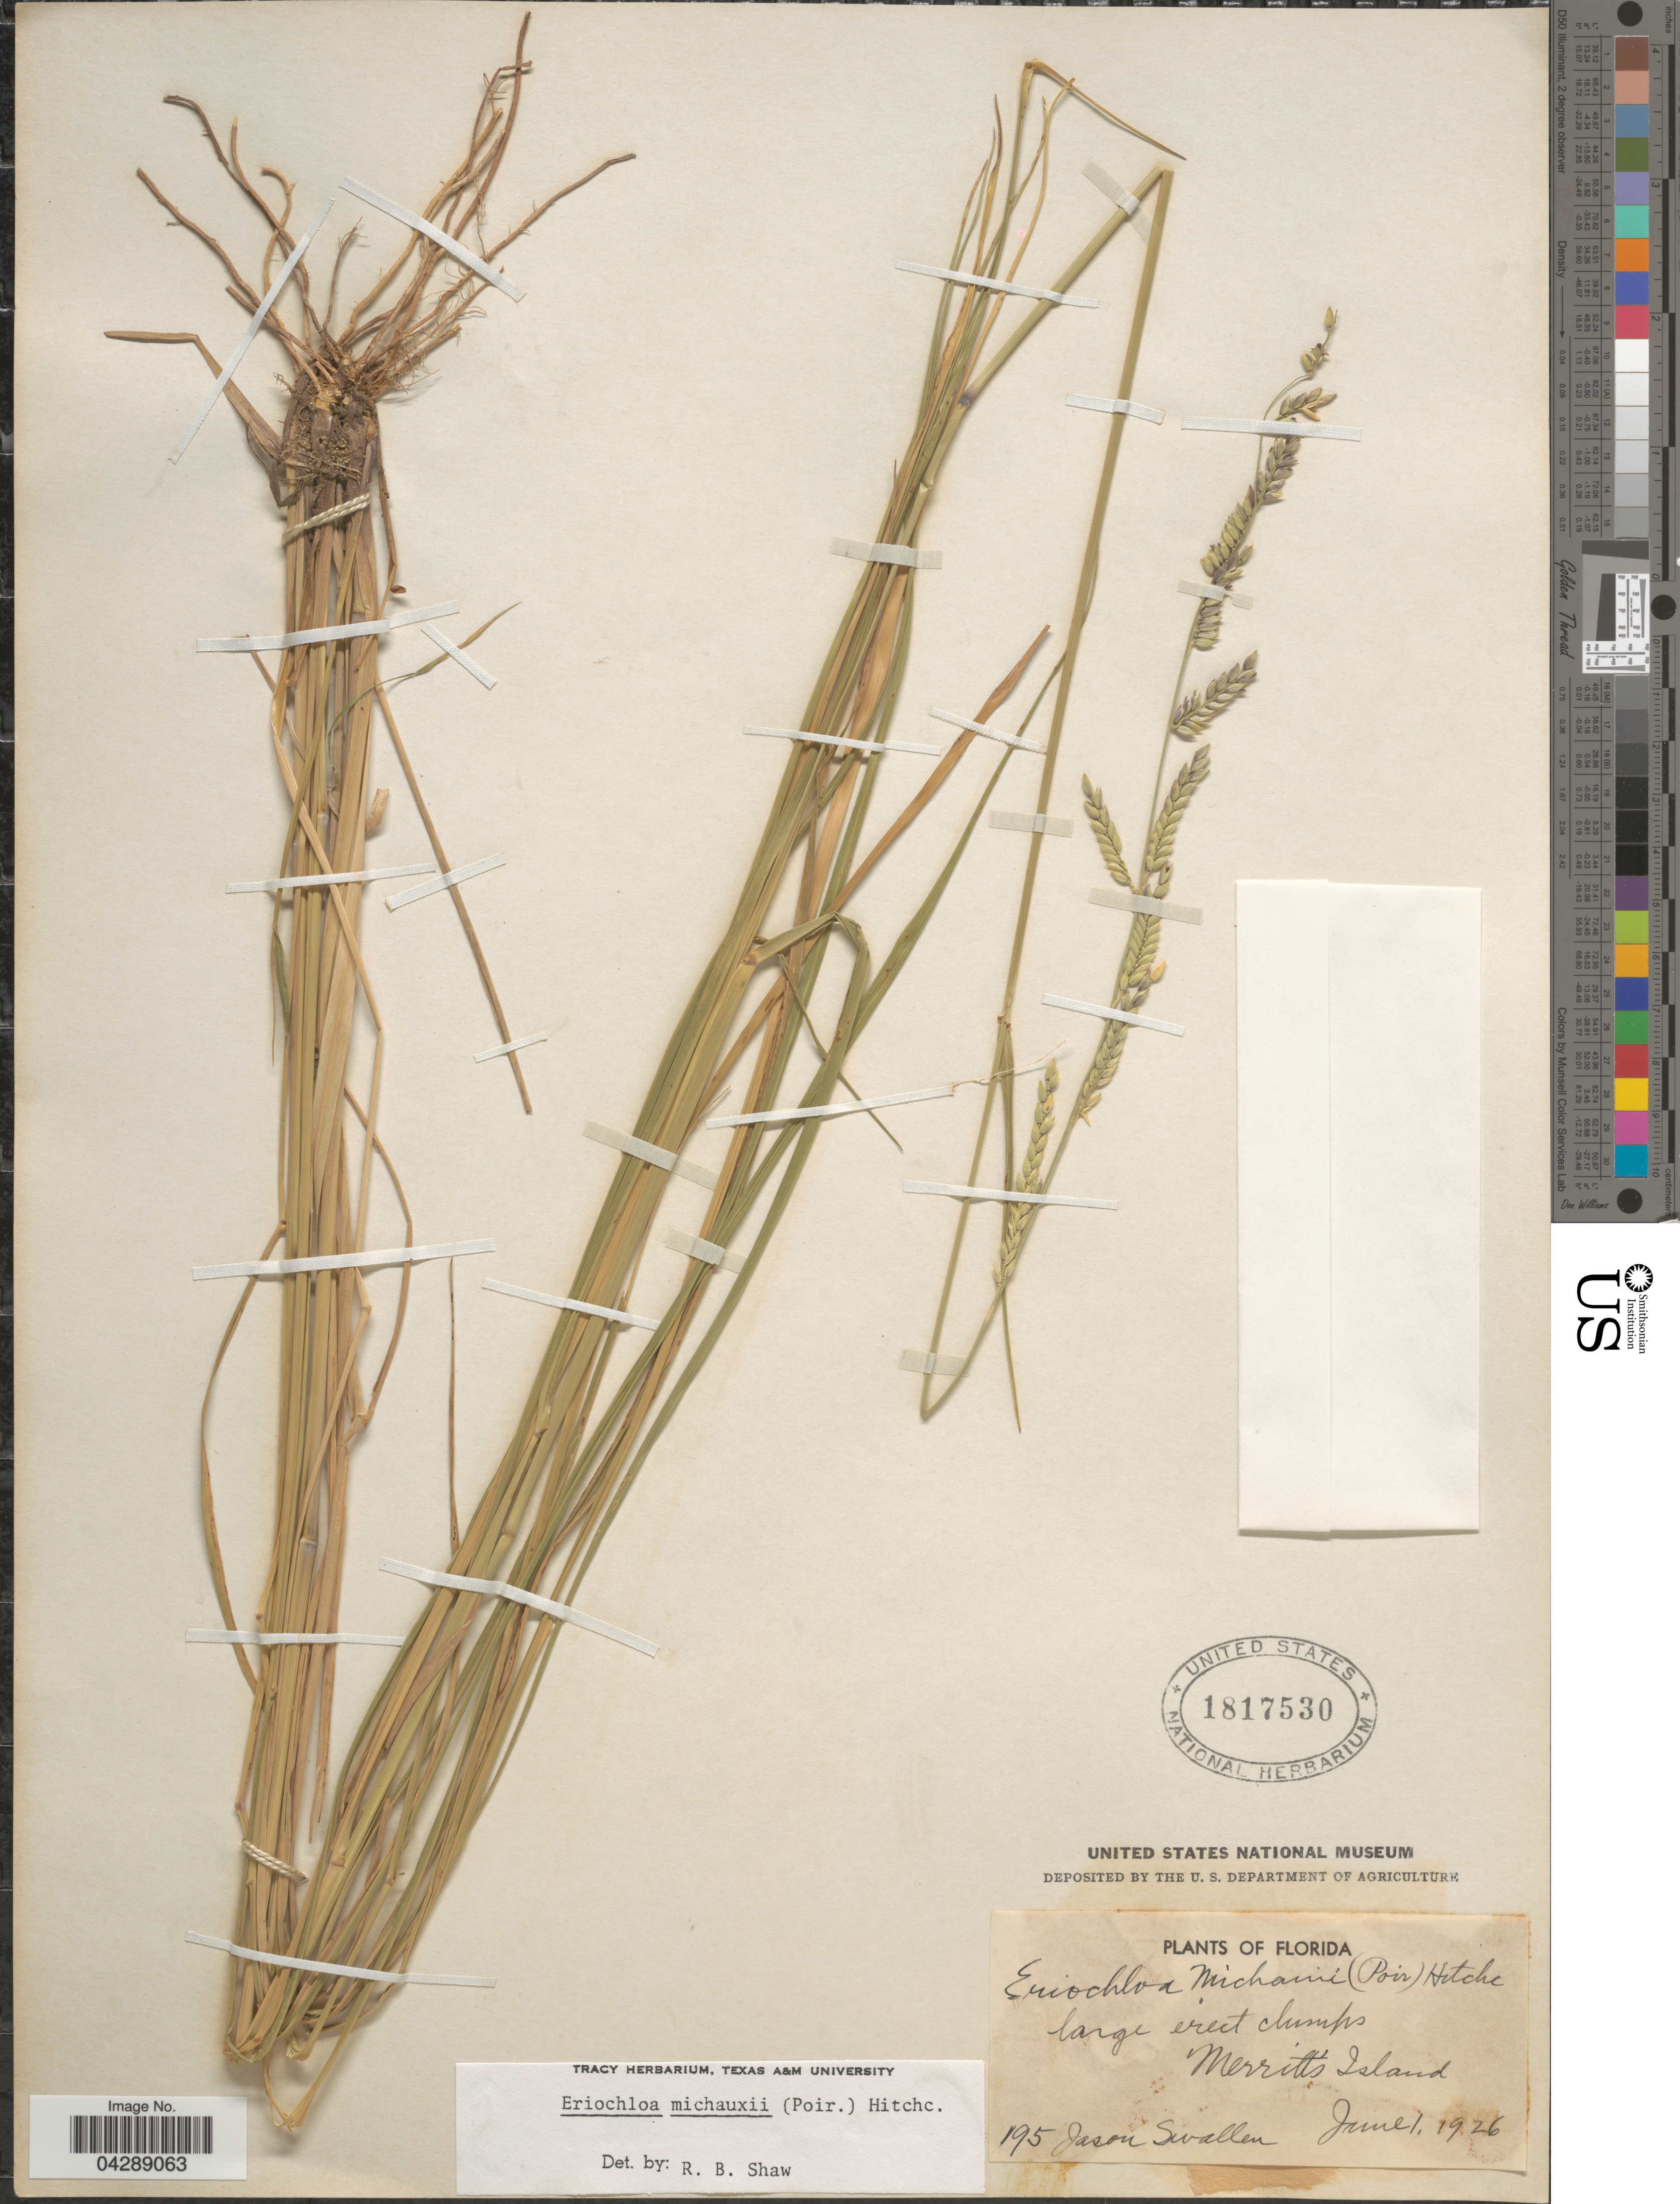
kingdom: Plantae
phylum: Tracheophyta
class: Liliopsida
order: Poales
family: Poaceae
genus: Eriochloa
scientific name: Eriochloa michauxii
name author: (Poir.) Hitchc.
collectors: J. R. Swallen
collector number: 195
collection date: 1926-06-01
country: United States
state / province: Florida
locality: Merritt's Island.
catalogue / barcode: US 1817530